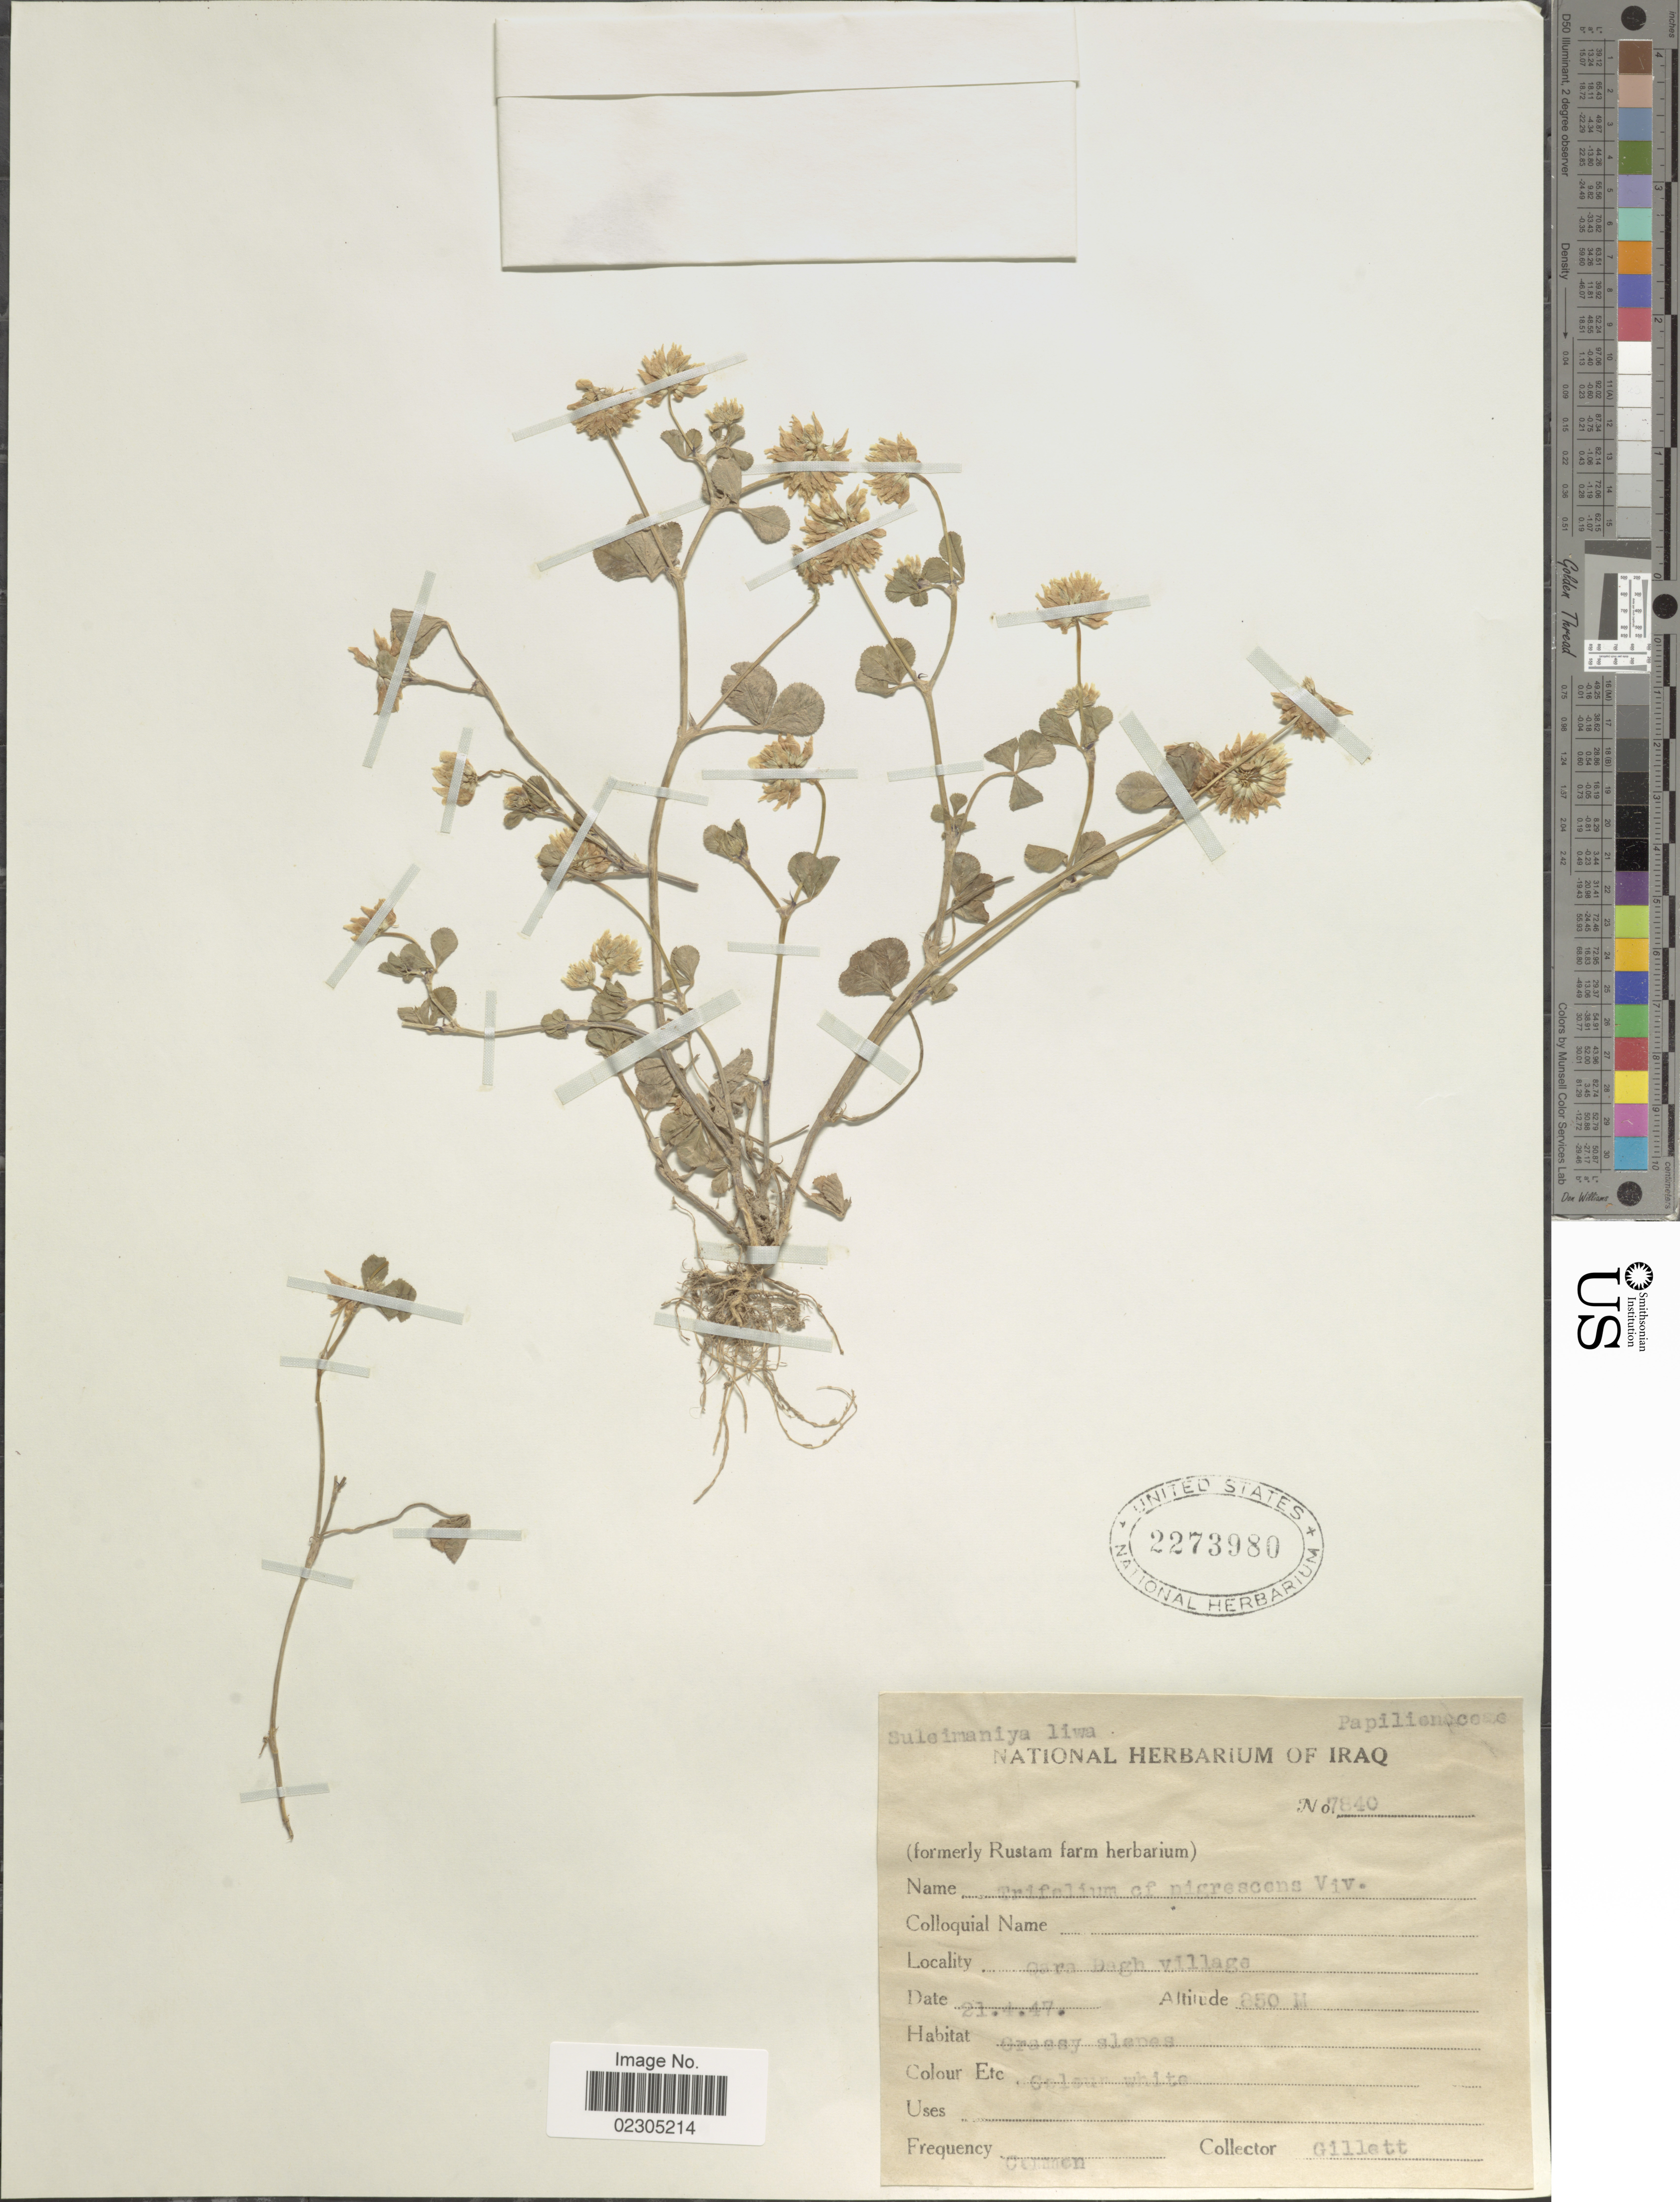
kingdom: Plantae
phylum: Tracheophyta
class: Magnoliopsida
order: Fabales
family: Fabaceae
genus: Trifolium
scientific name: Trifolium nigrescens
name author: Viv.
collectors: Gillett, --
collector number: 7840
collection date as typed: Transcribed d/m/y: 21/4/47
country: Iraq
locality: Gara Dagh vilage. [interpreted]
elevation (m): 850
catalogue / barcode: US 2273980